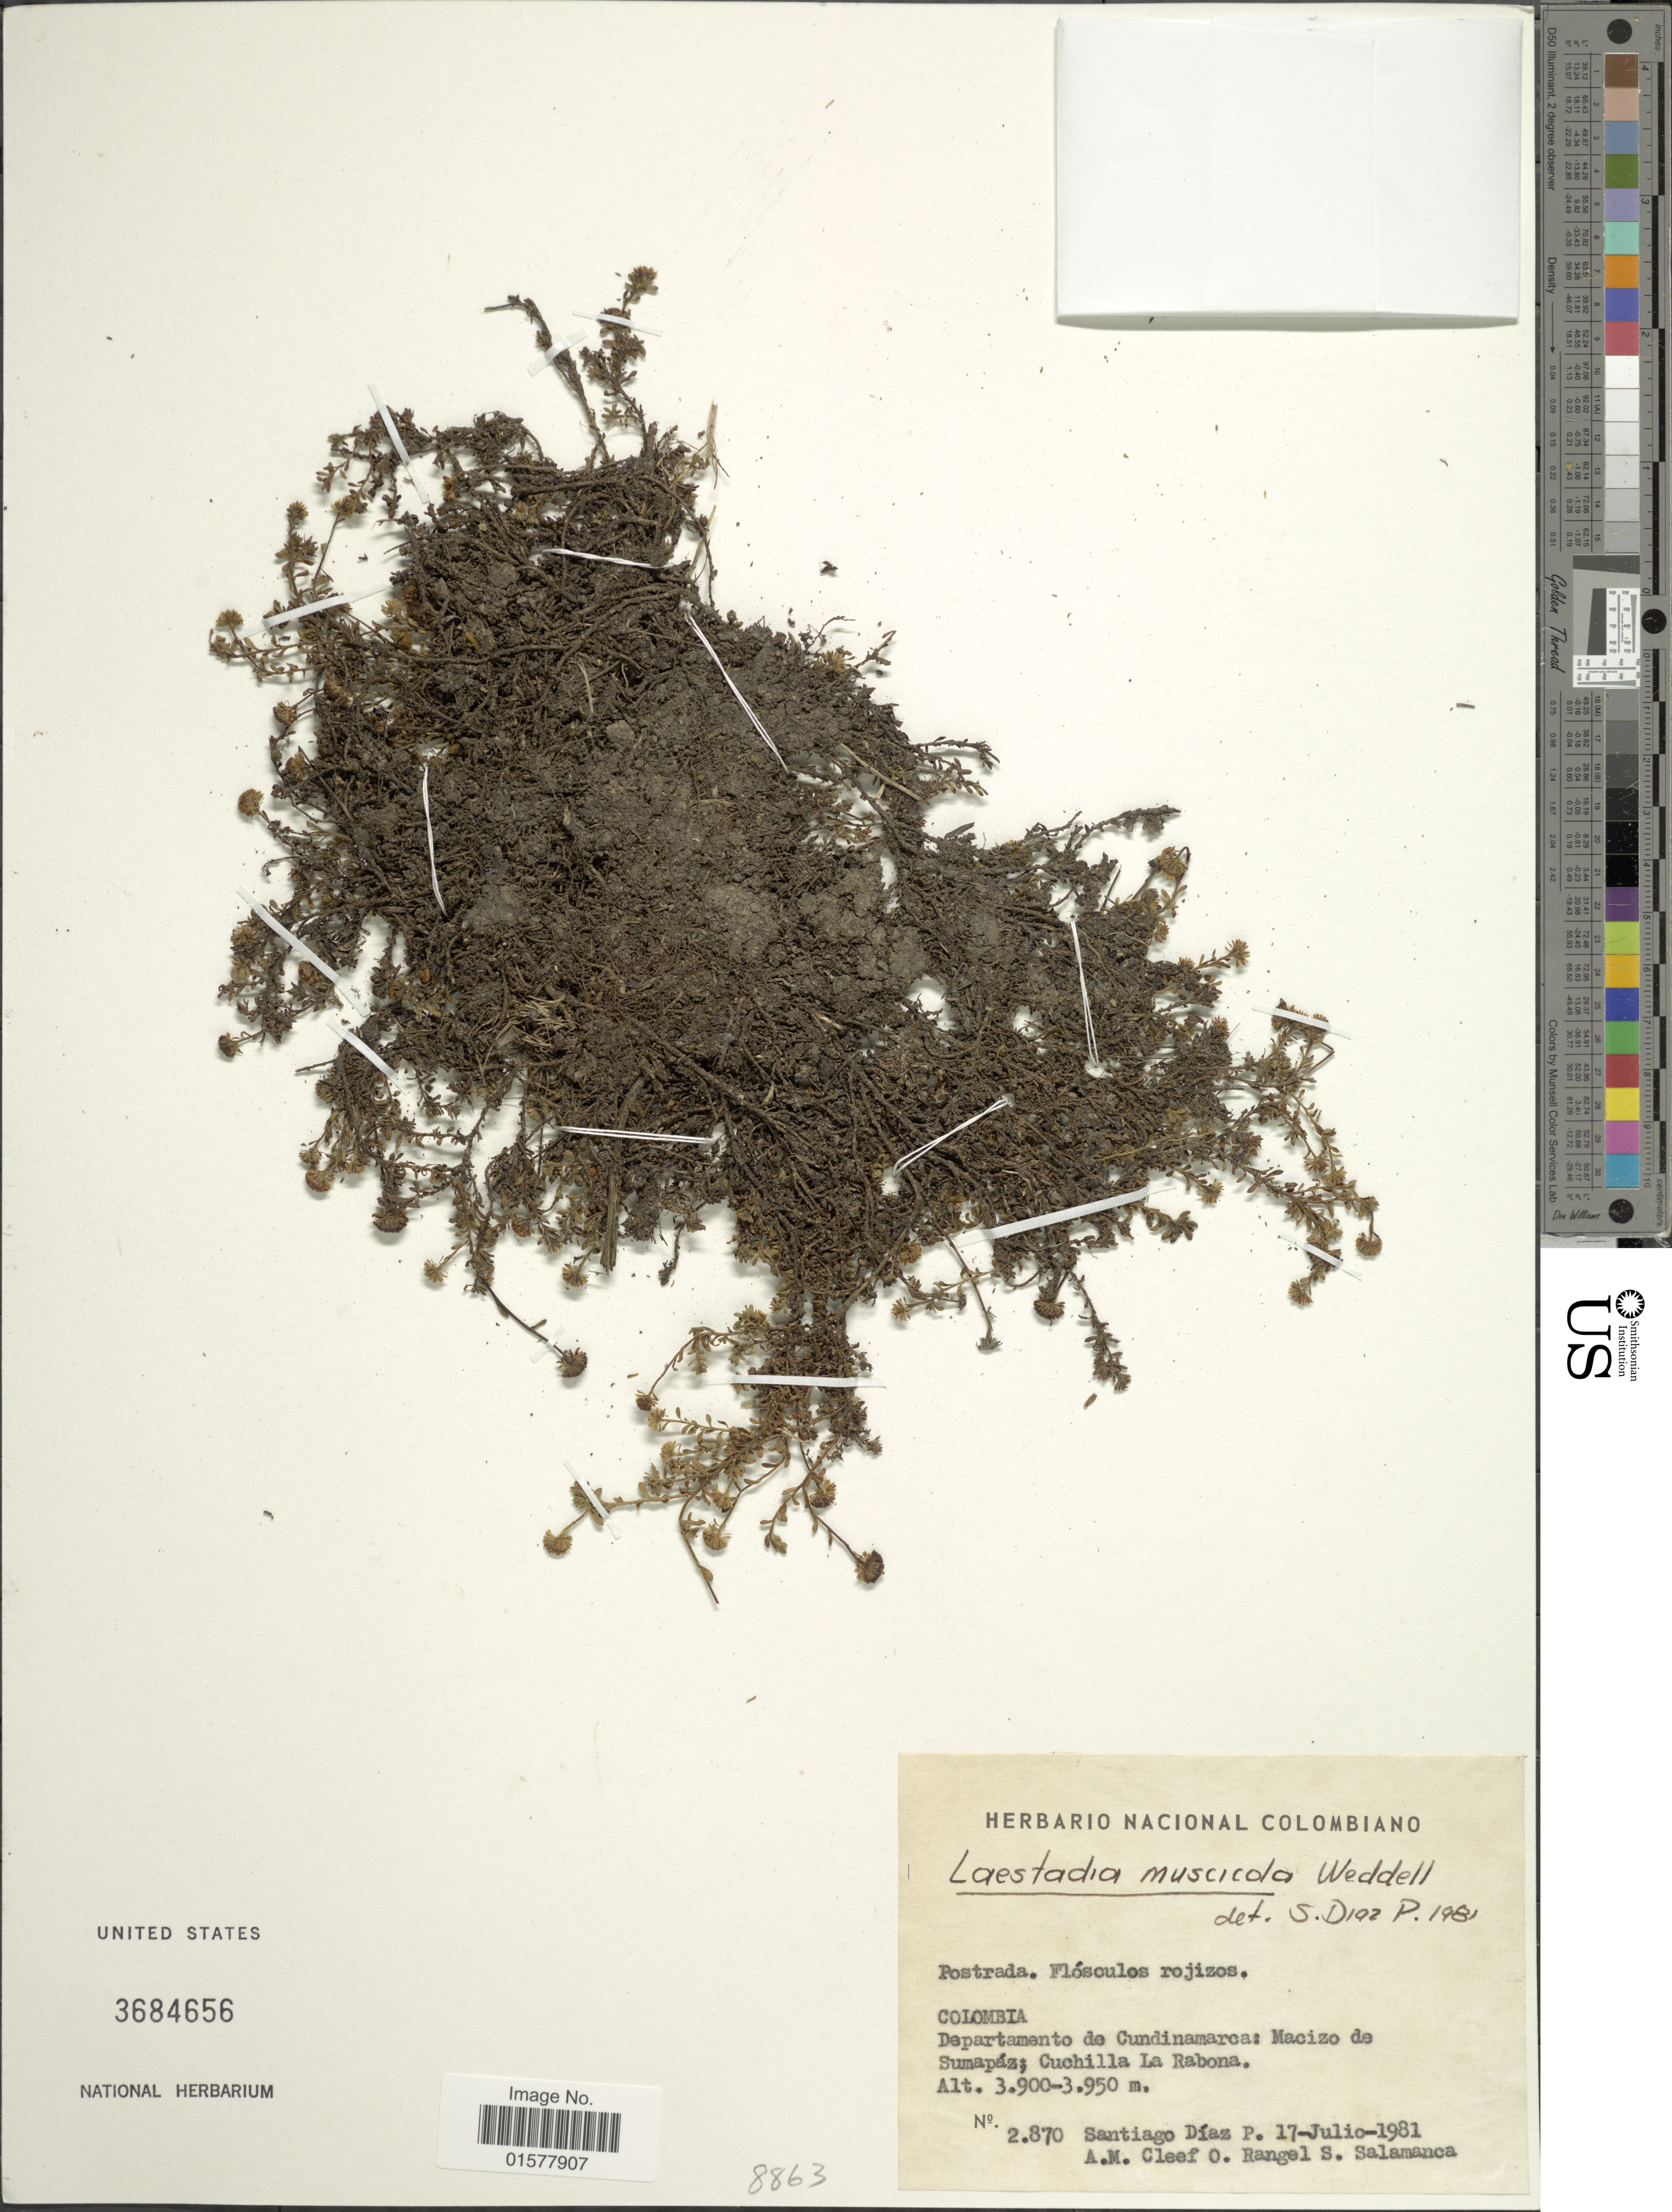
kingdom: Plantae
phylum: Tracheophyta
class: Magnoliopsida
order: Asterales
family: Asteraceae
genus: Laestadia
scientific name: Laestadia muscicola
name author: Wedd.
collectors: S. Diaz, A. M. Cleef, O. Rangel & S. Salamanca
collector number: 2870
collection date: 1981-07-17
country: Colombia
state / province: Cundinamarca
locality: Departamento de Cundinamarca: Macizo de Sumapaz; Cuchilla La Rabona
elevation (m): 3900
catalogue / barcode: US 3684656